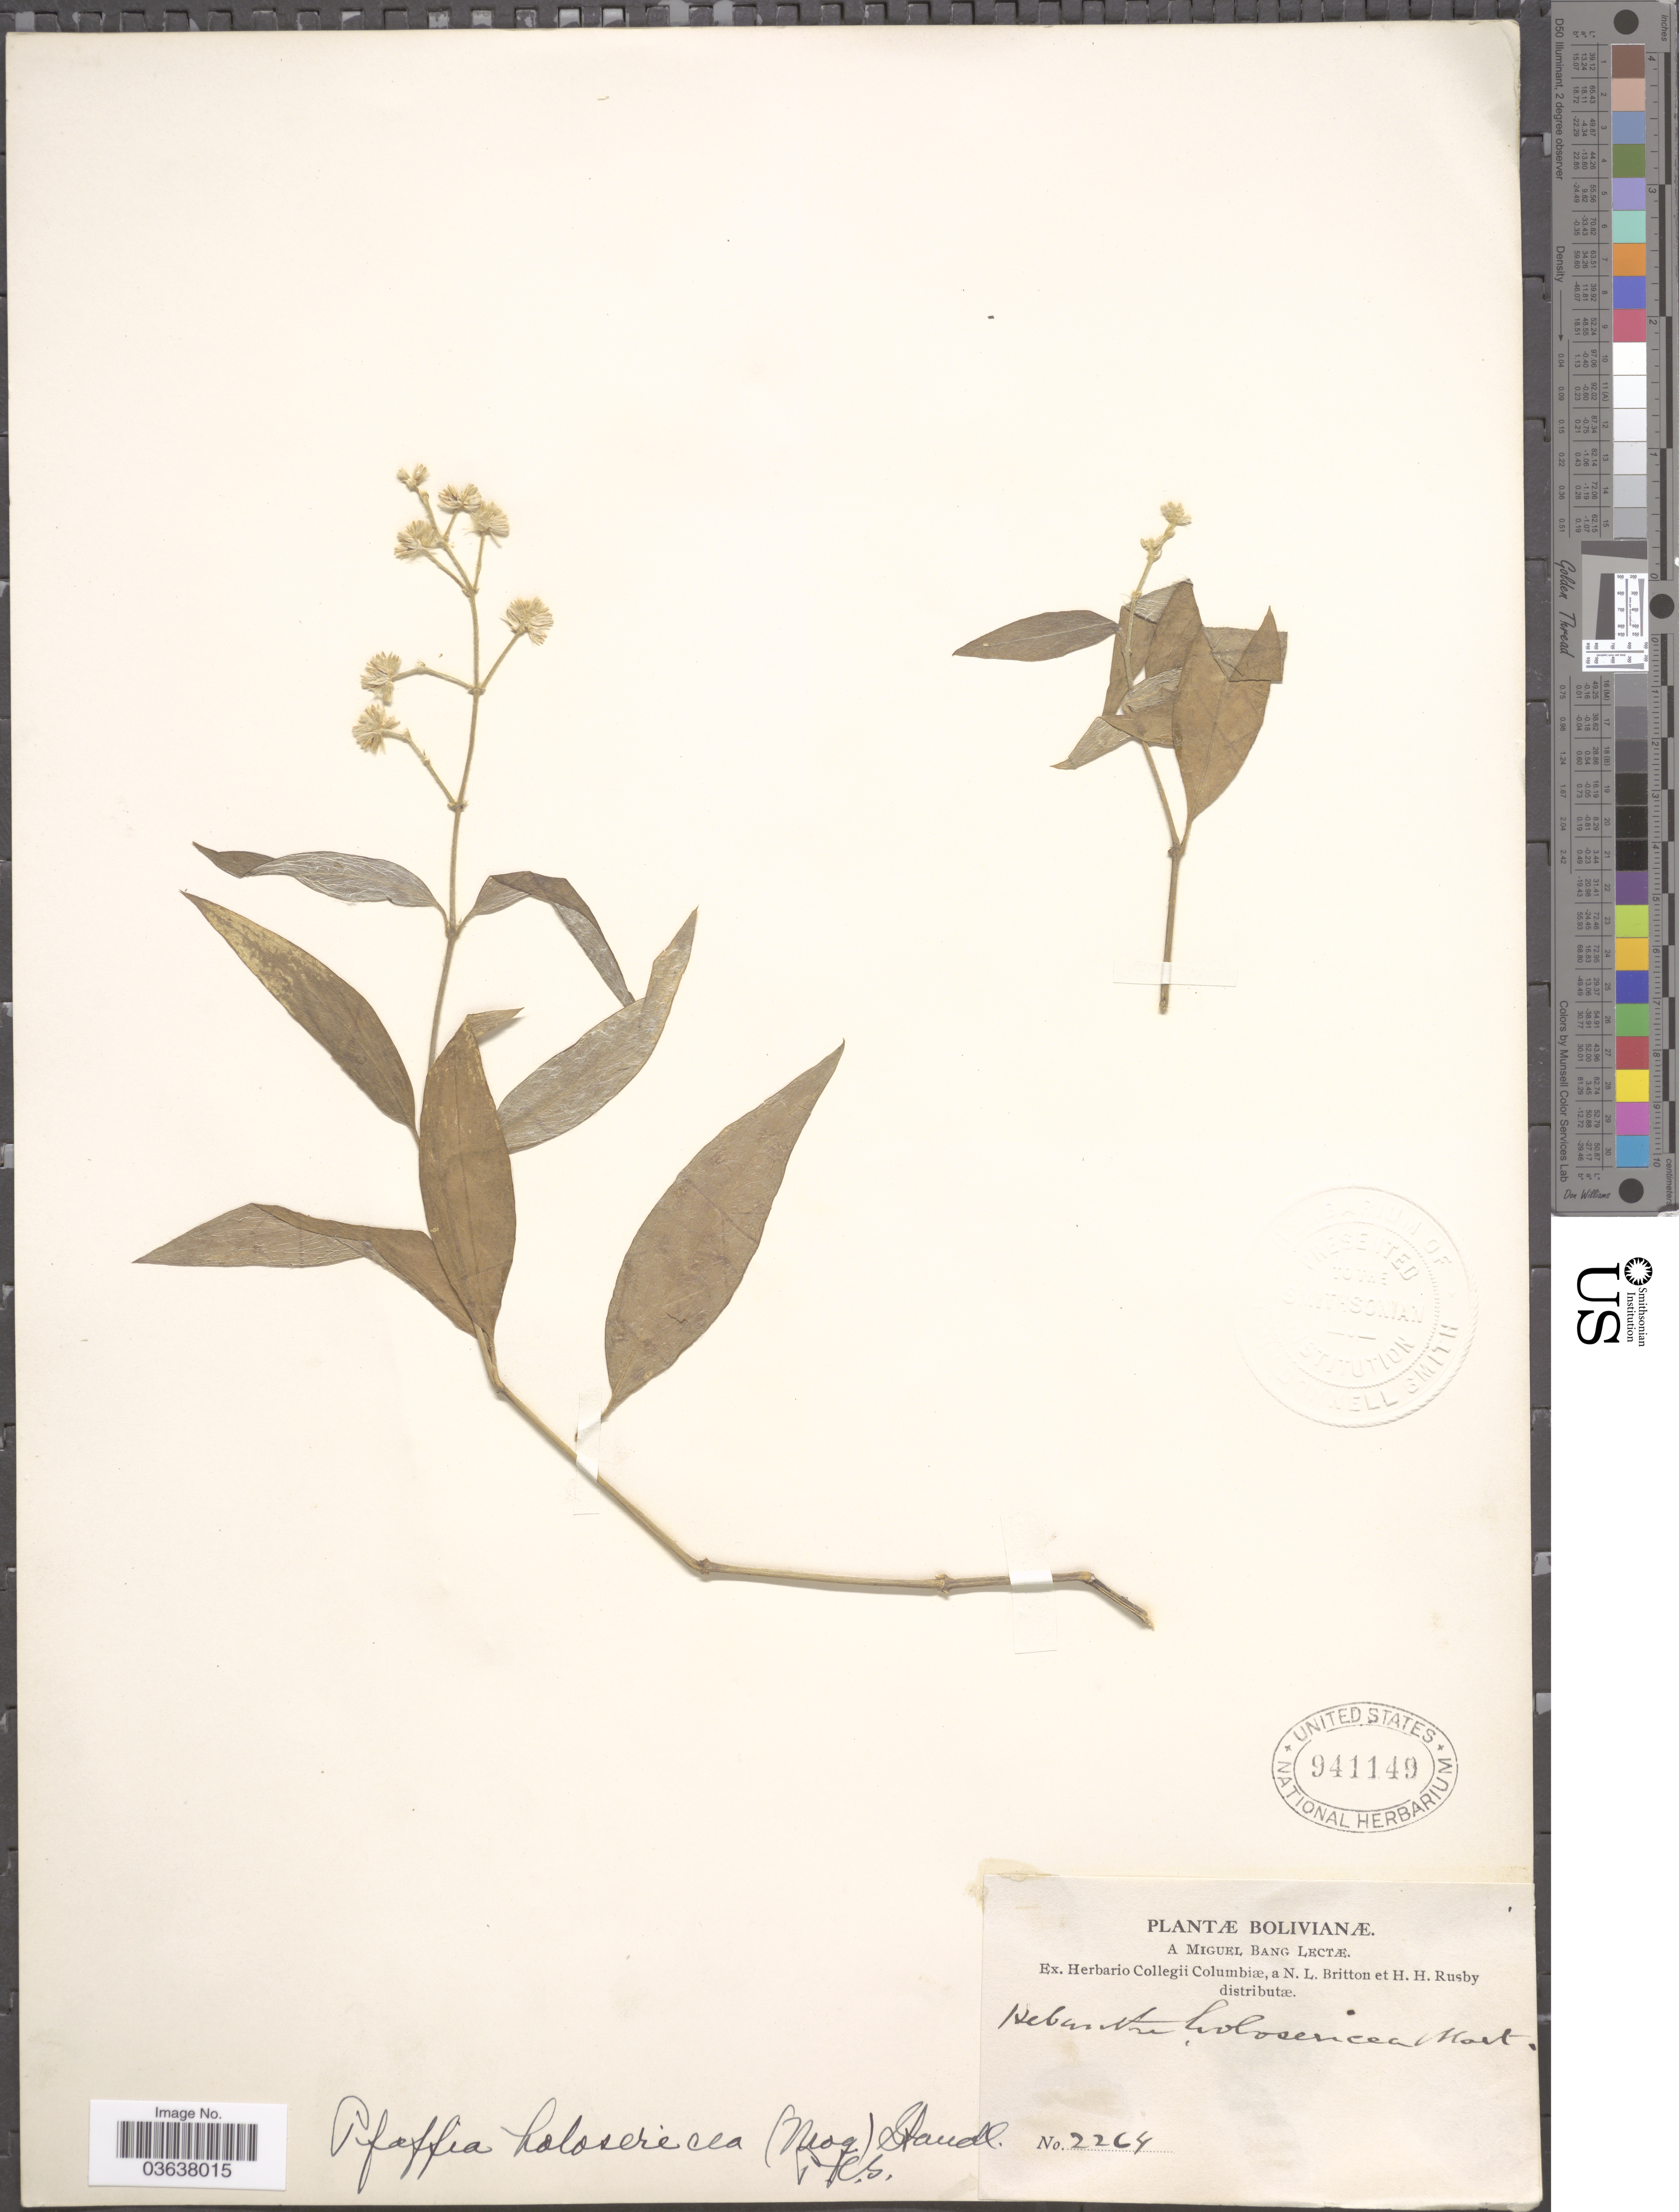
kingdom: Plantae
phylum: Tracheophyta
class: Magnoliopsida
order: Caryophyllales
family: Amaranthaceae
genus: Gomphrena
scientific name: Gomphrena holosericea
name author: (Mart.) Moq.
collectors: M. Bang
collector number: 2264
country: Bolivia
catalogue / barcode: US 941149